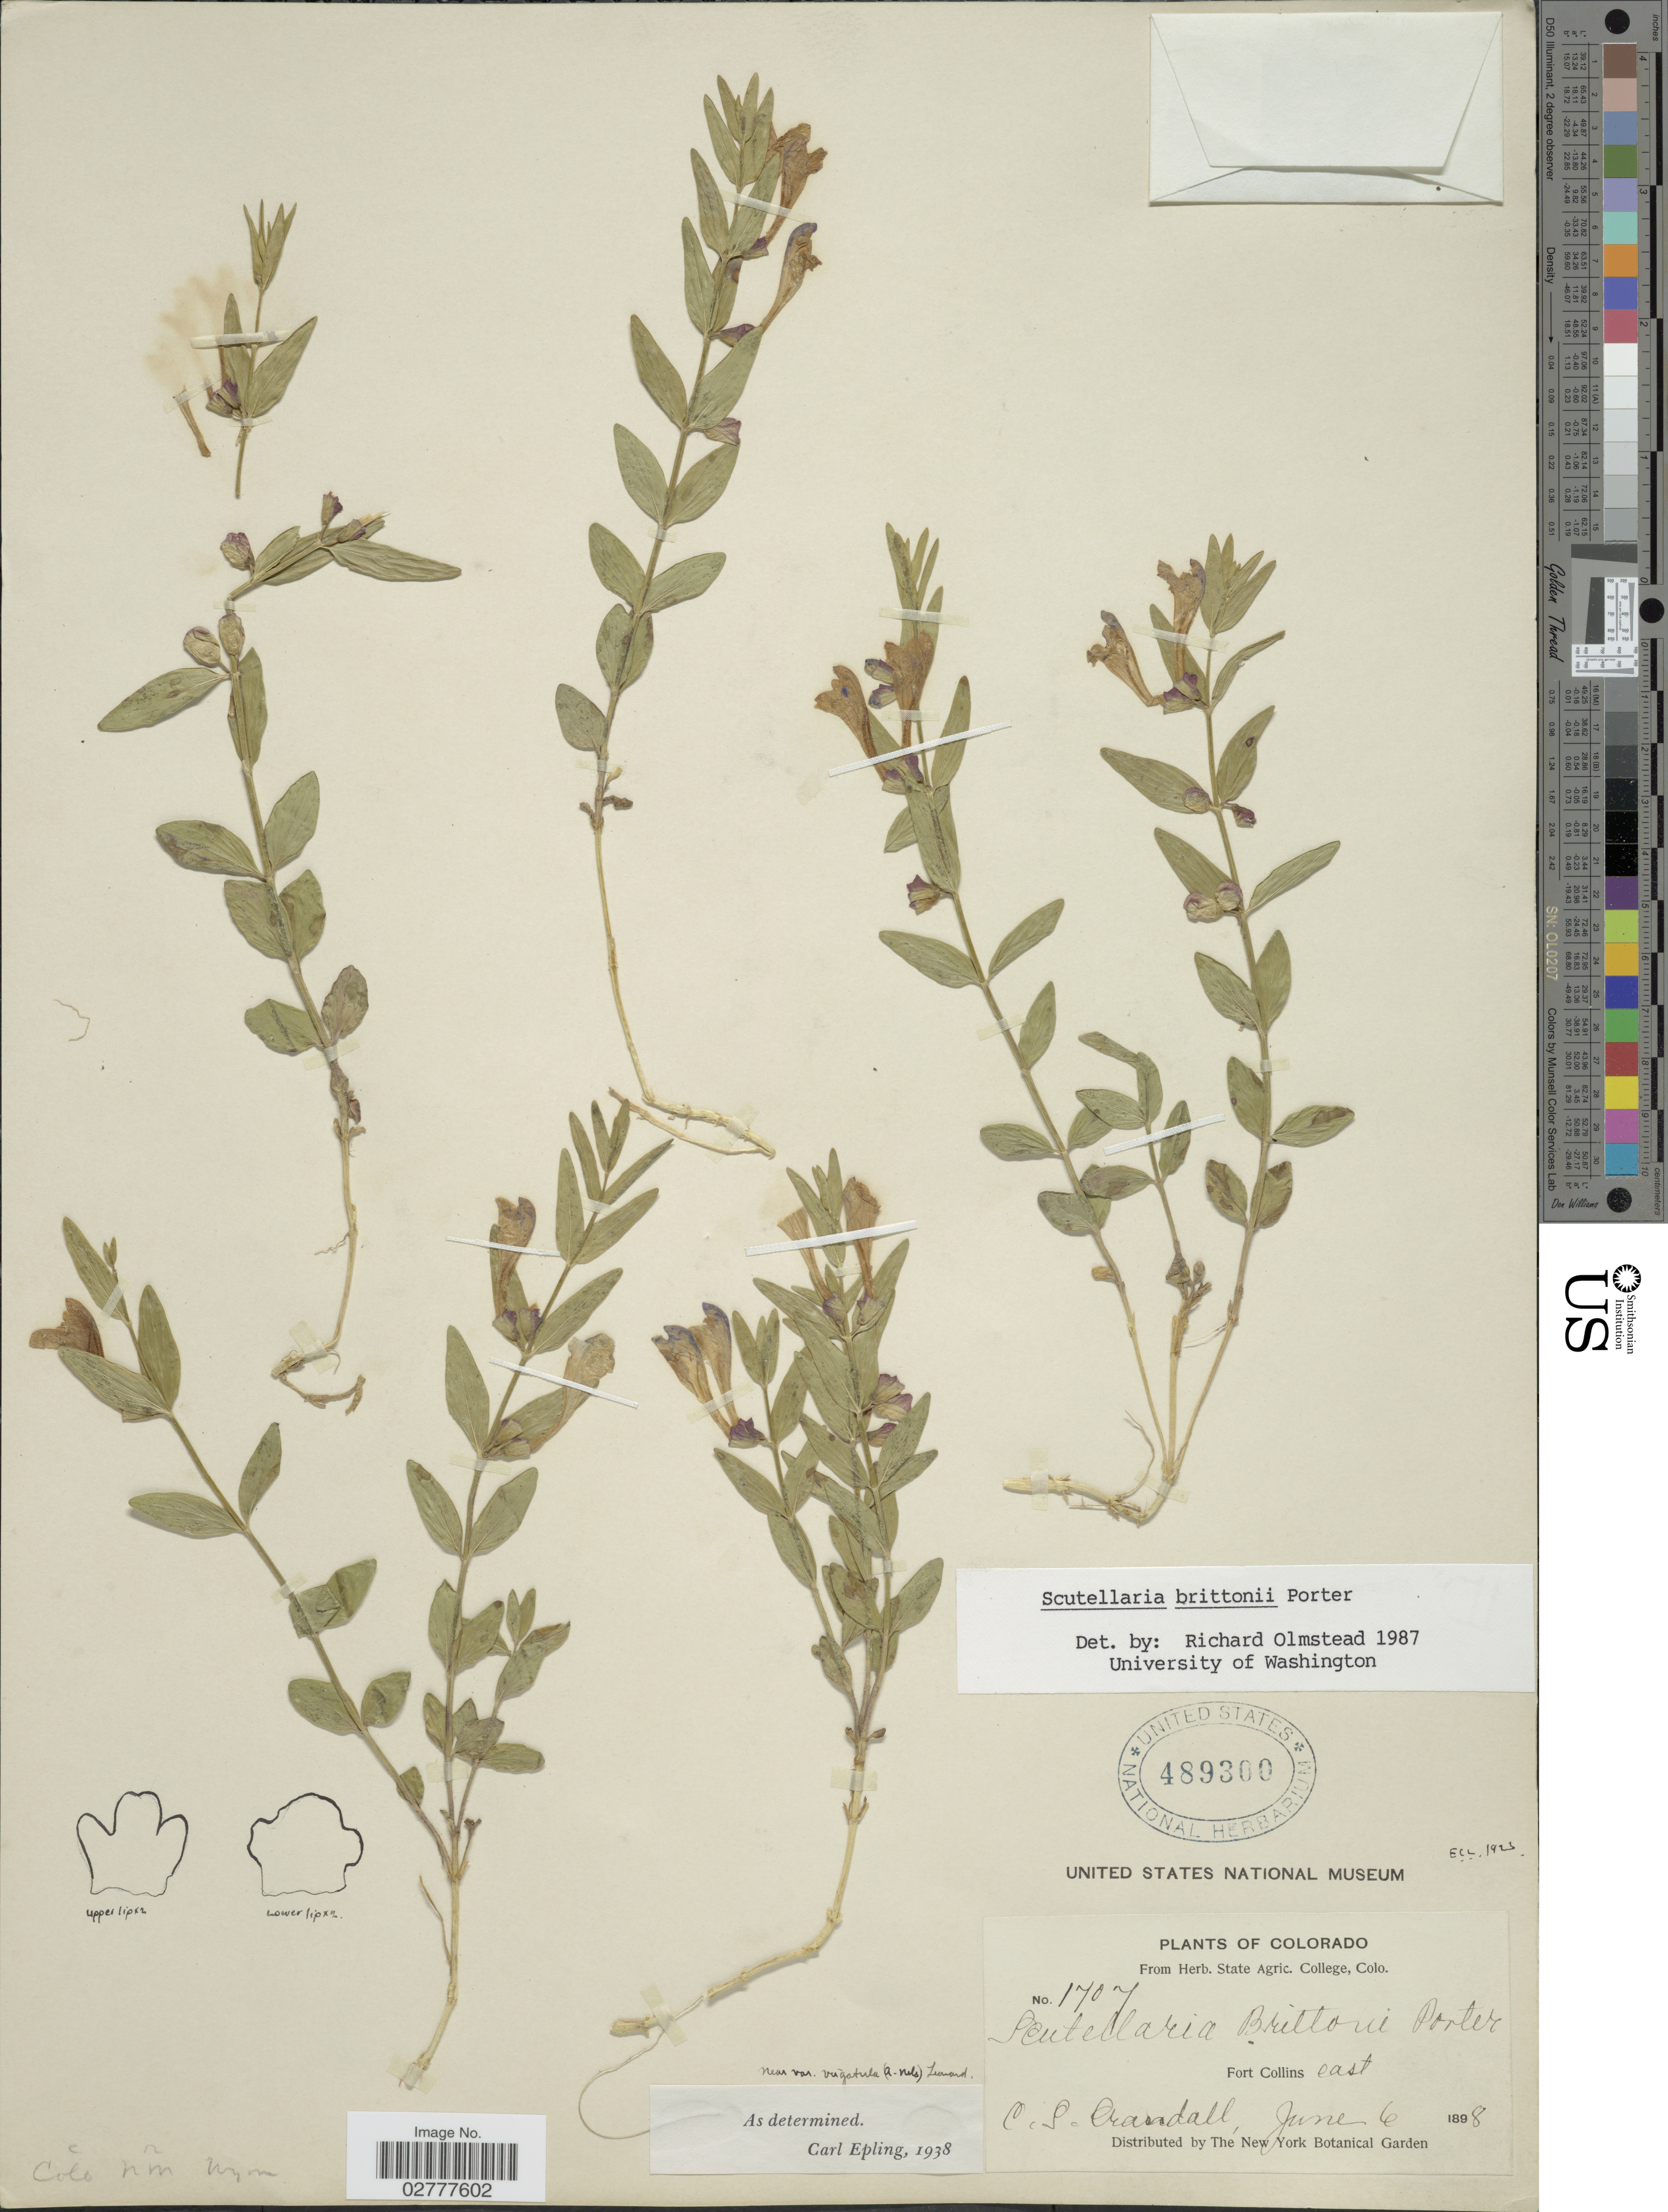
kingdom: Plantae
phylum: Tracheophyta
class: Magnoliopsida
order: Lamiales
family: Lamiaceae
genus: Scutellaria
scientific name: Scutellaria brittonii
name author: Porter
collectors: C. Crandall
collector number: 1707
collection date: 1898-06-06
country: United States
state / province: Colorado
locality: Fort Collins east.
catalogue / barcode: US 489300